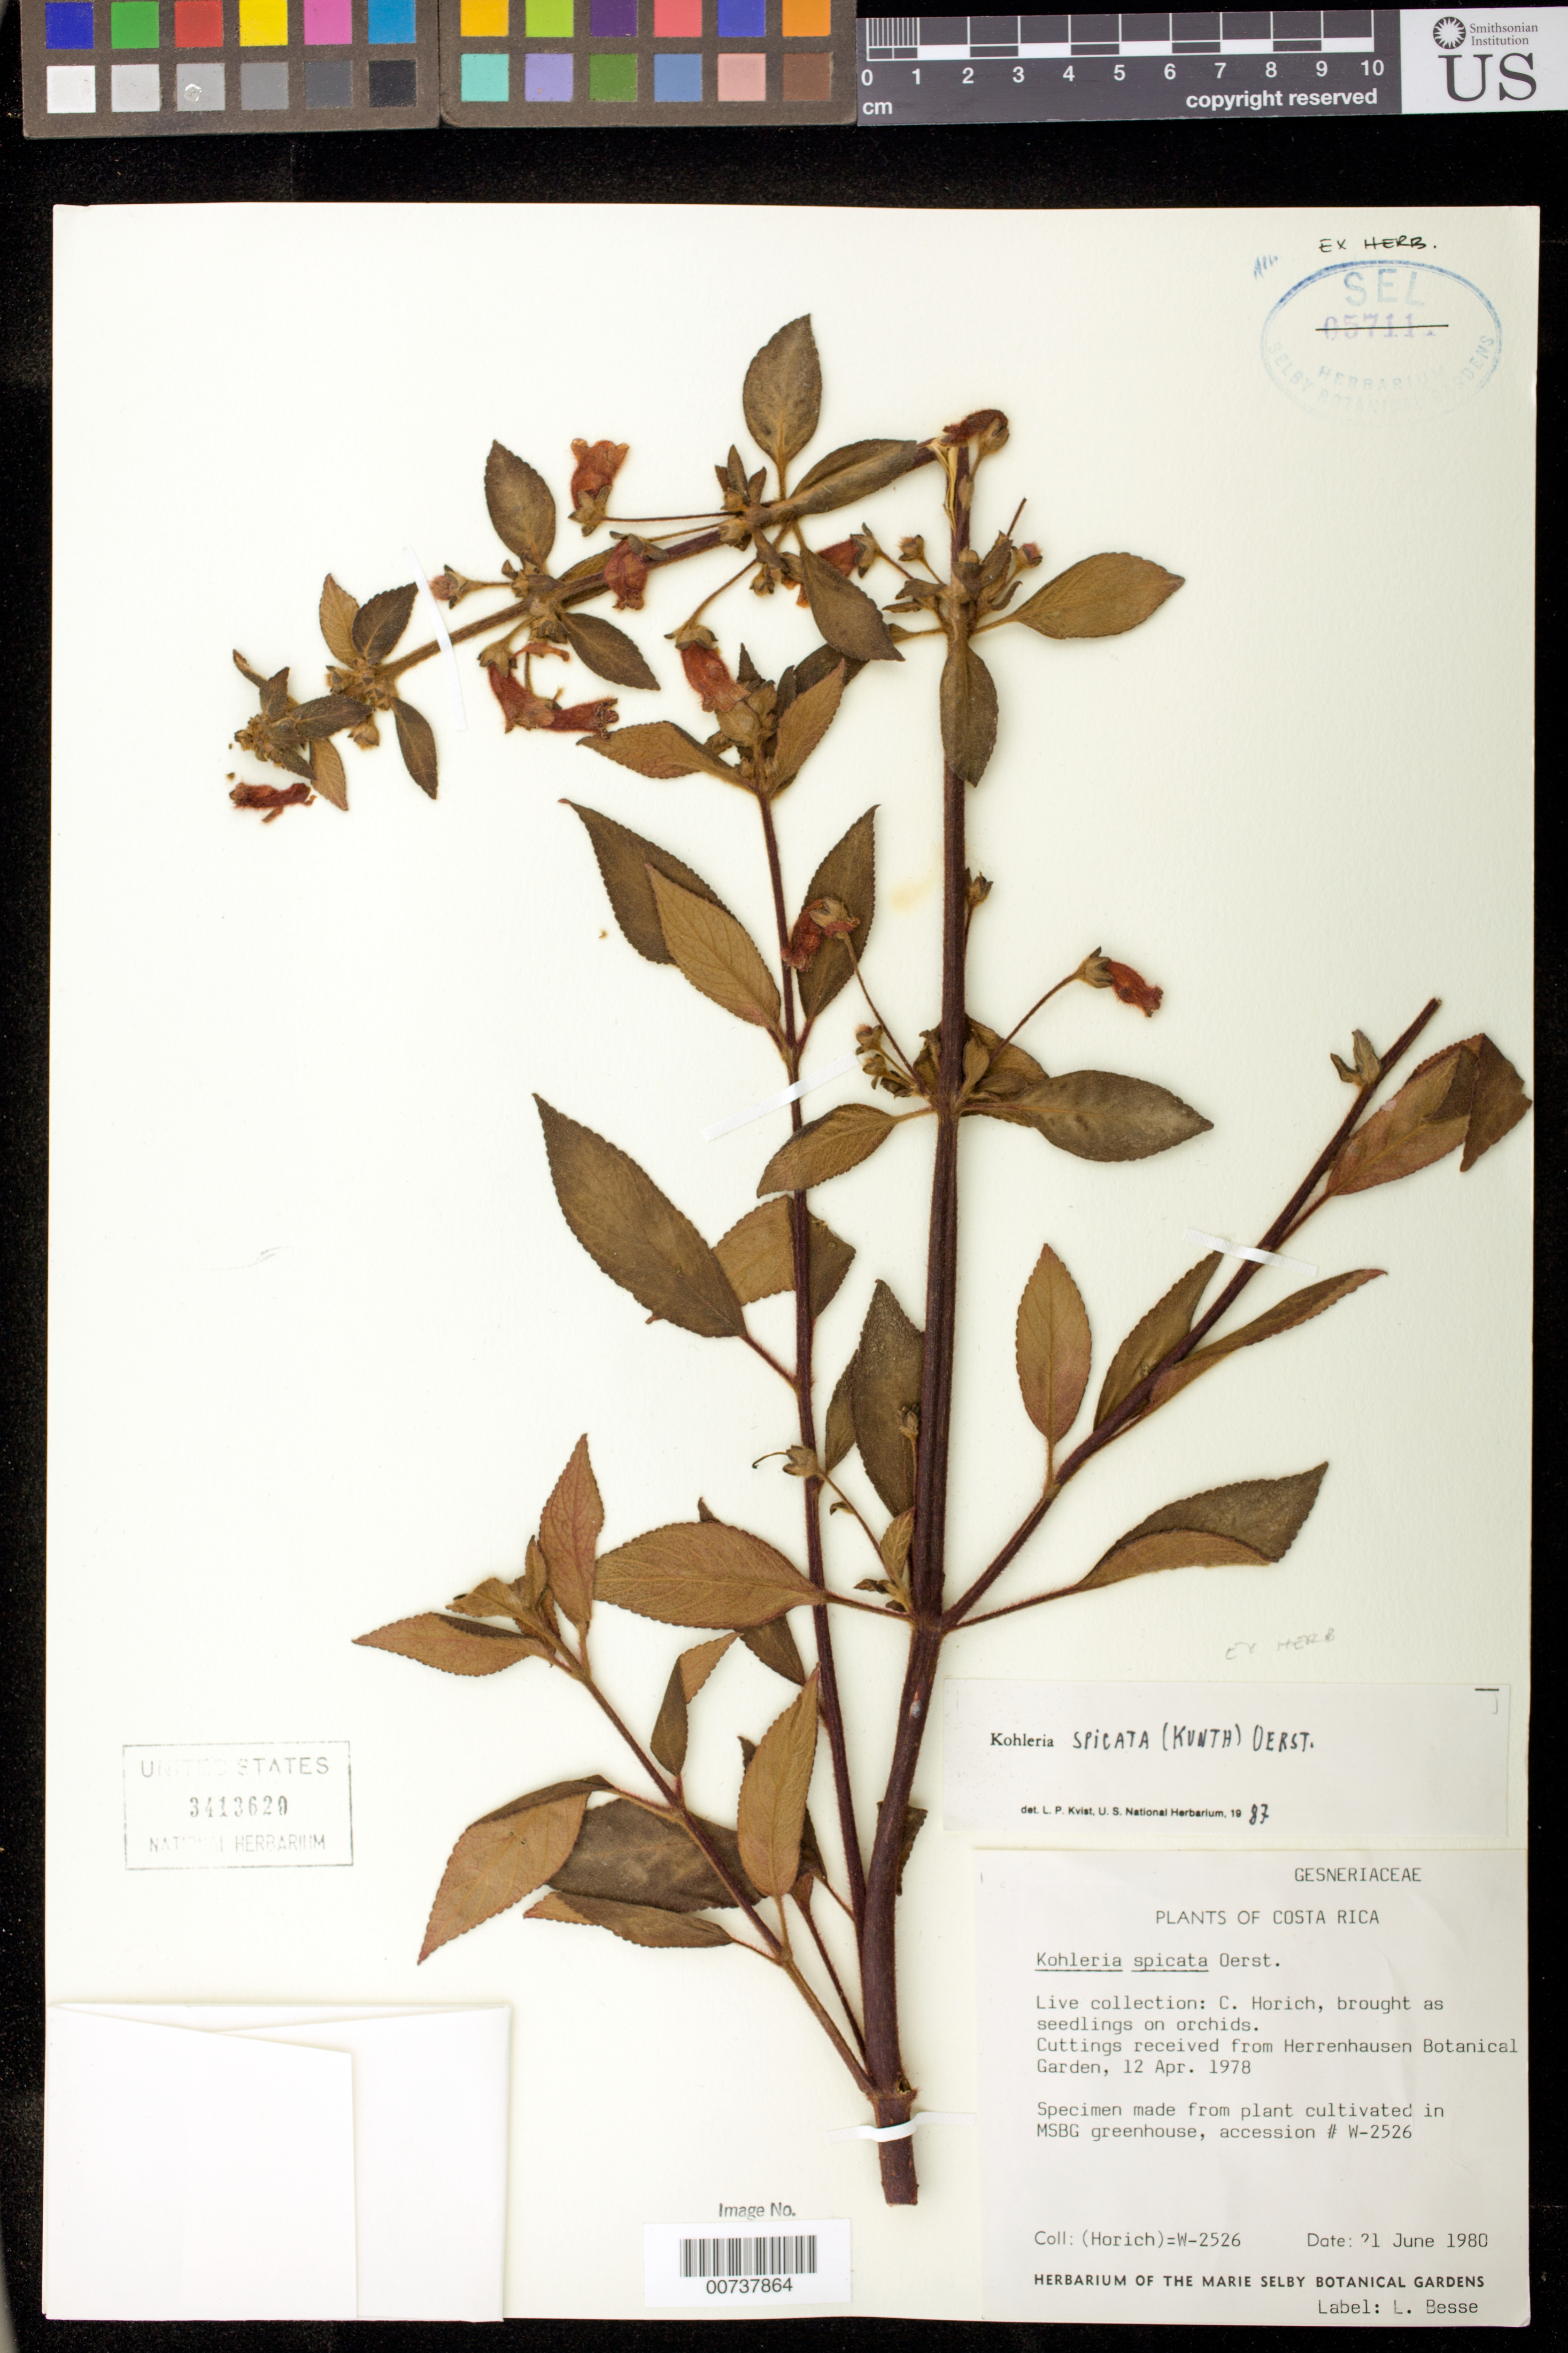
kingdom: Plantae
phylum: Tracheophyta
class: Magnoliopsida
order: Lamiales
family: Gesneriaceae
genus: Kohleria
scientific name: Kohleria spicata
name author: (Kunth) Oerst.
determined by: Kvist, L. P., (US), Smithsonian Institution - National Museum of Natural History (UNITED STATES)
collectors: C. K. Horich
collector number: s.n. [W-2526]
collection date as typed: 21 Jun 1980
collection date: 1980-06-21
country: Costa Rica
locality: Cultivated Marie Selby Botanical Gardens greenhouse, Sarasota, FL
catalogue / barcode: US 3413620